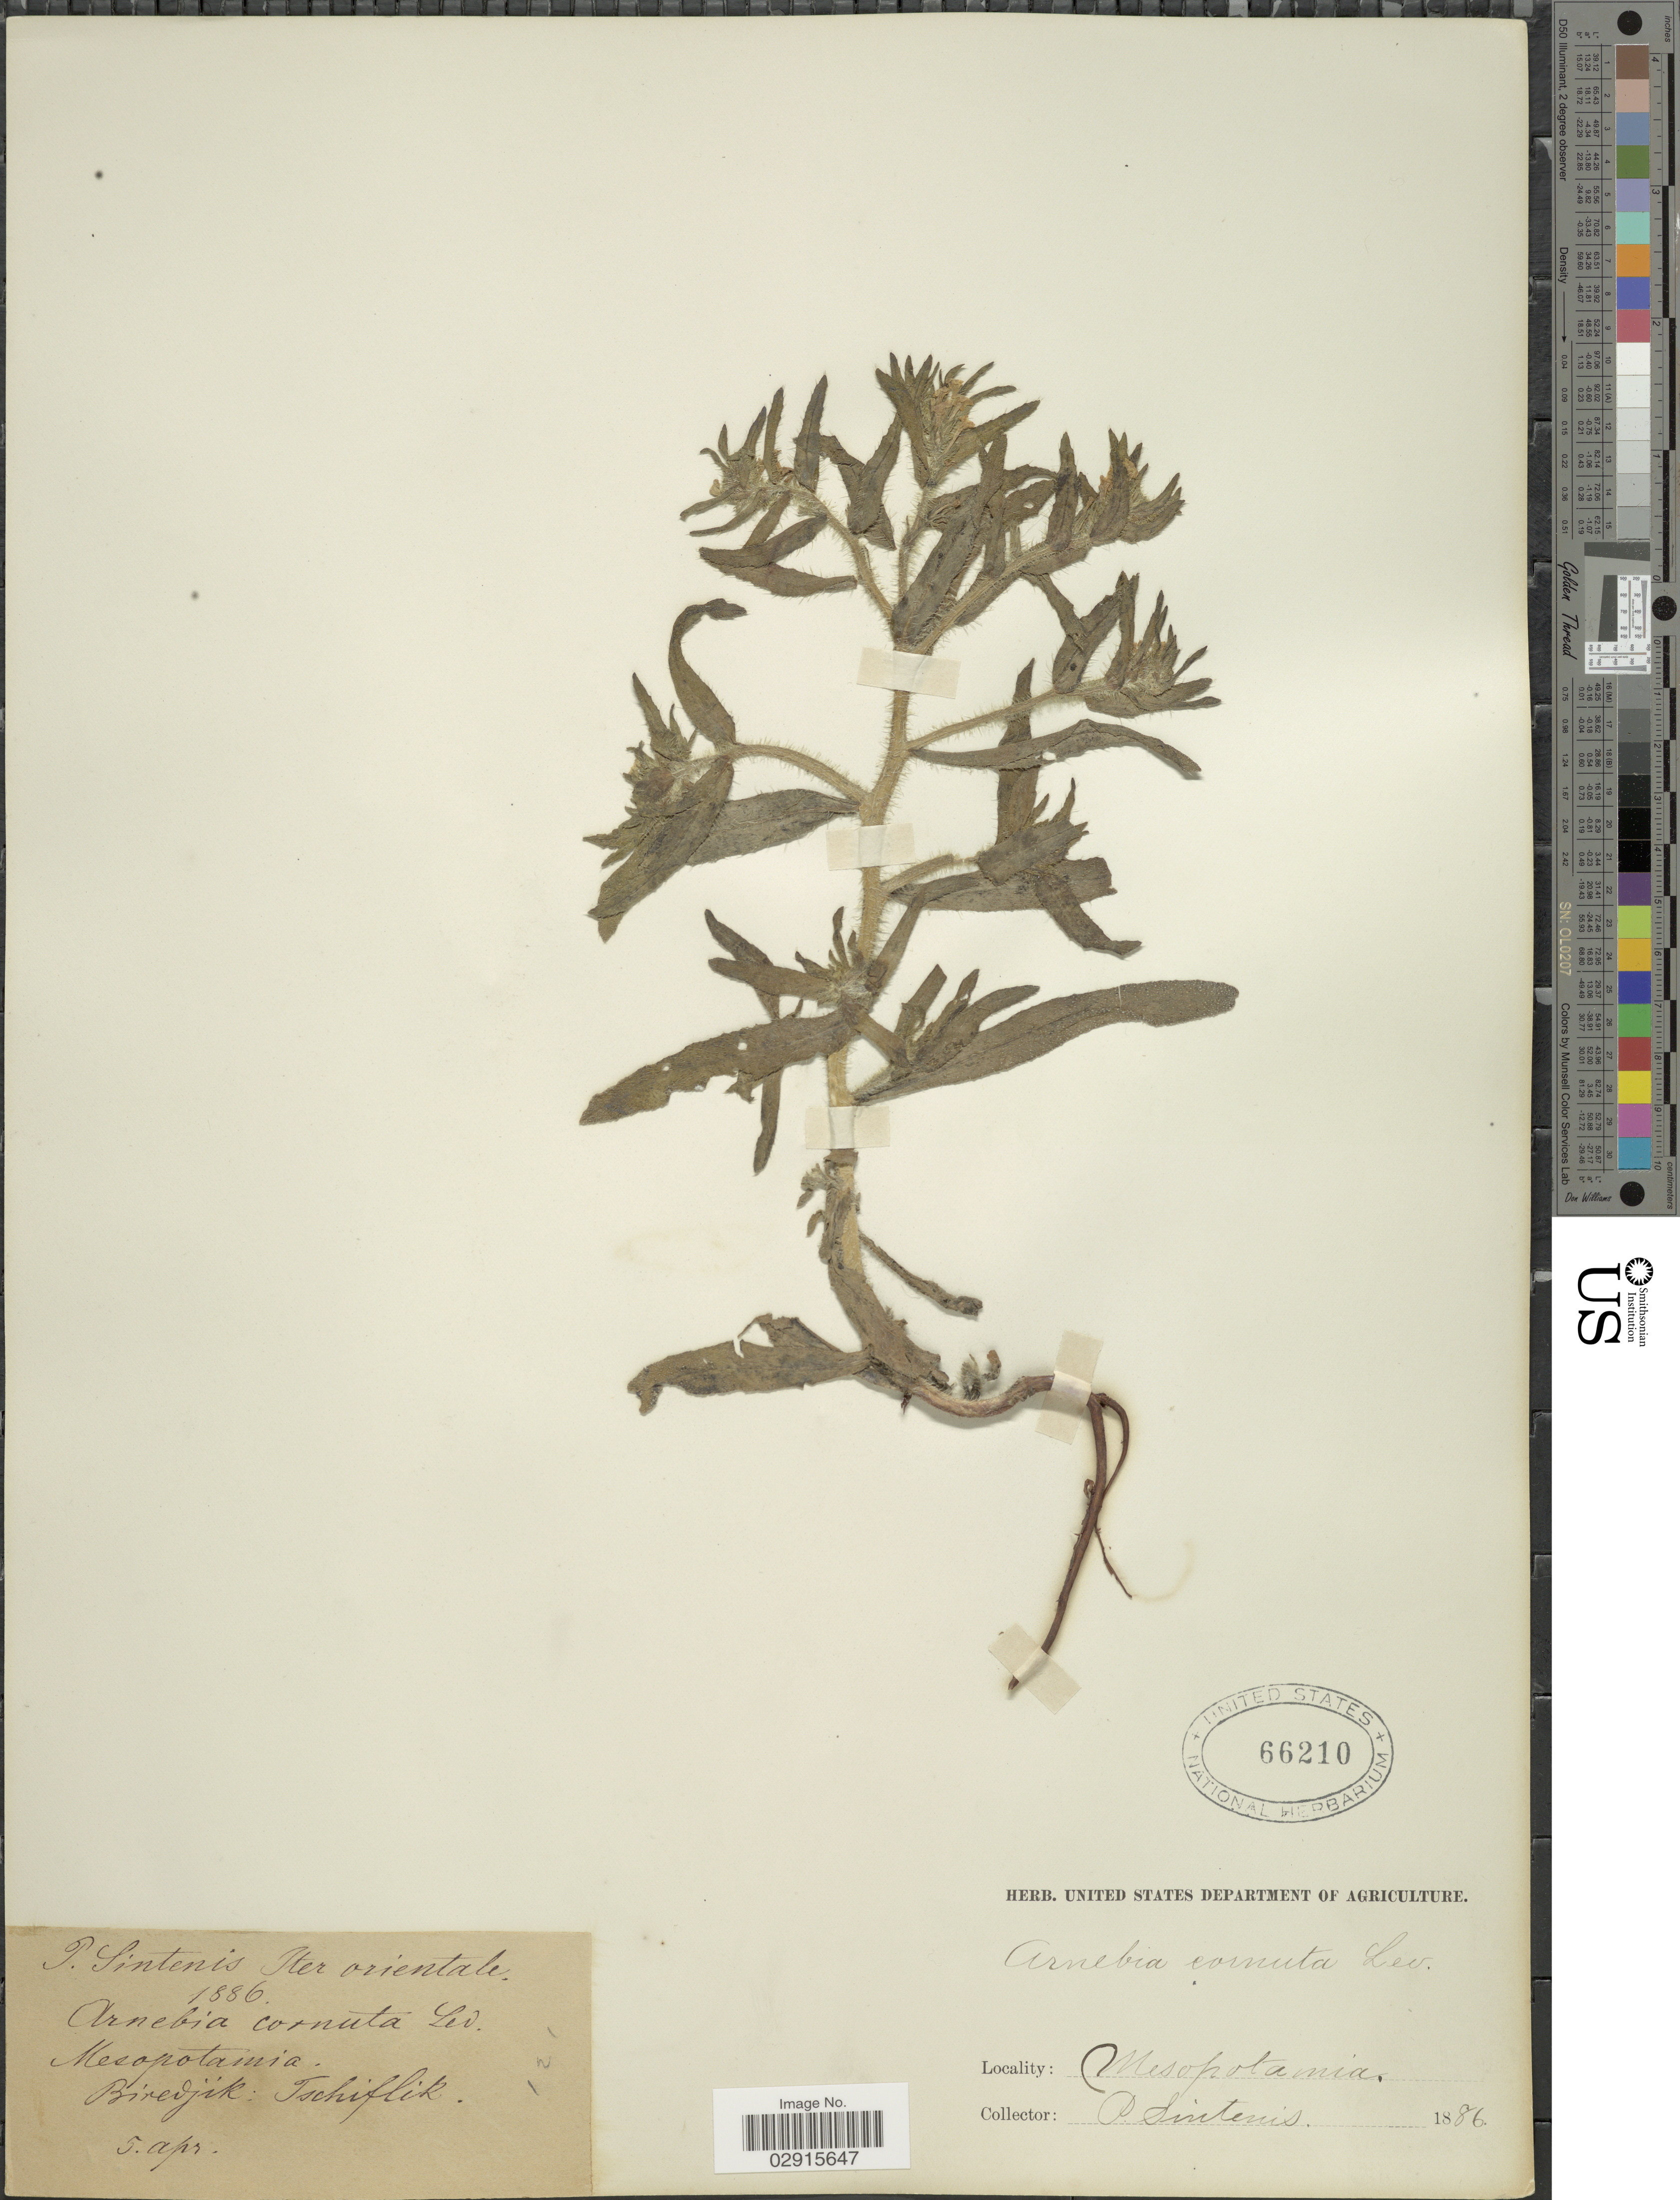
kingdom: Plantae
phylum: Tracheophyta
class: Magnoliopsida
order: Boraginales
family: Boraginaceae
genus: Arnebia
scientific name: Arnebia cornuta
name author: (Ledeb.) Fisch. & C.A. Mey.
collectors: P. Sintenis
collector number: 476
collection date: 1888-04-05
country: Turkey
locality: Mesopotamia, Biredjik: Tschiflik.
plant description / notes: This collection is part of Paul Sintenis' “Iter Orientale 1888” trip, and the collector number is 476.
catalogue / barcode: US 66210